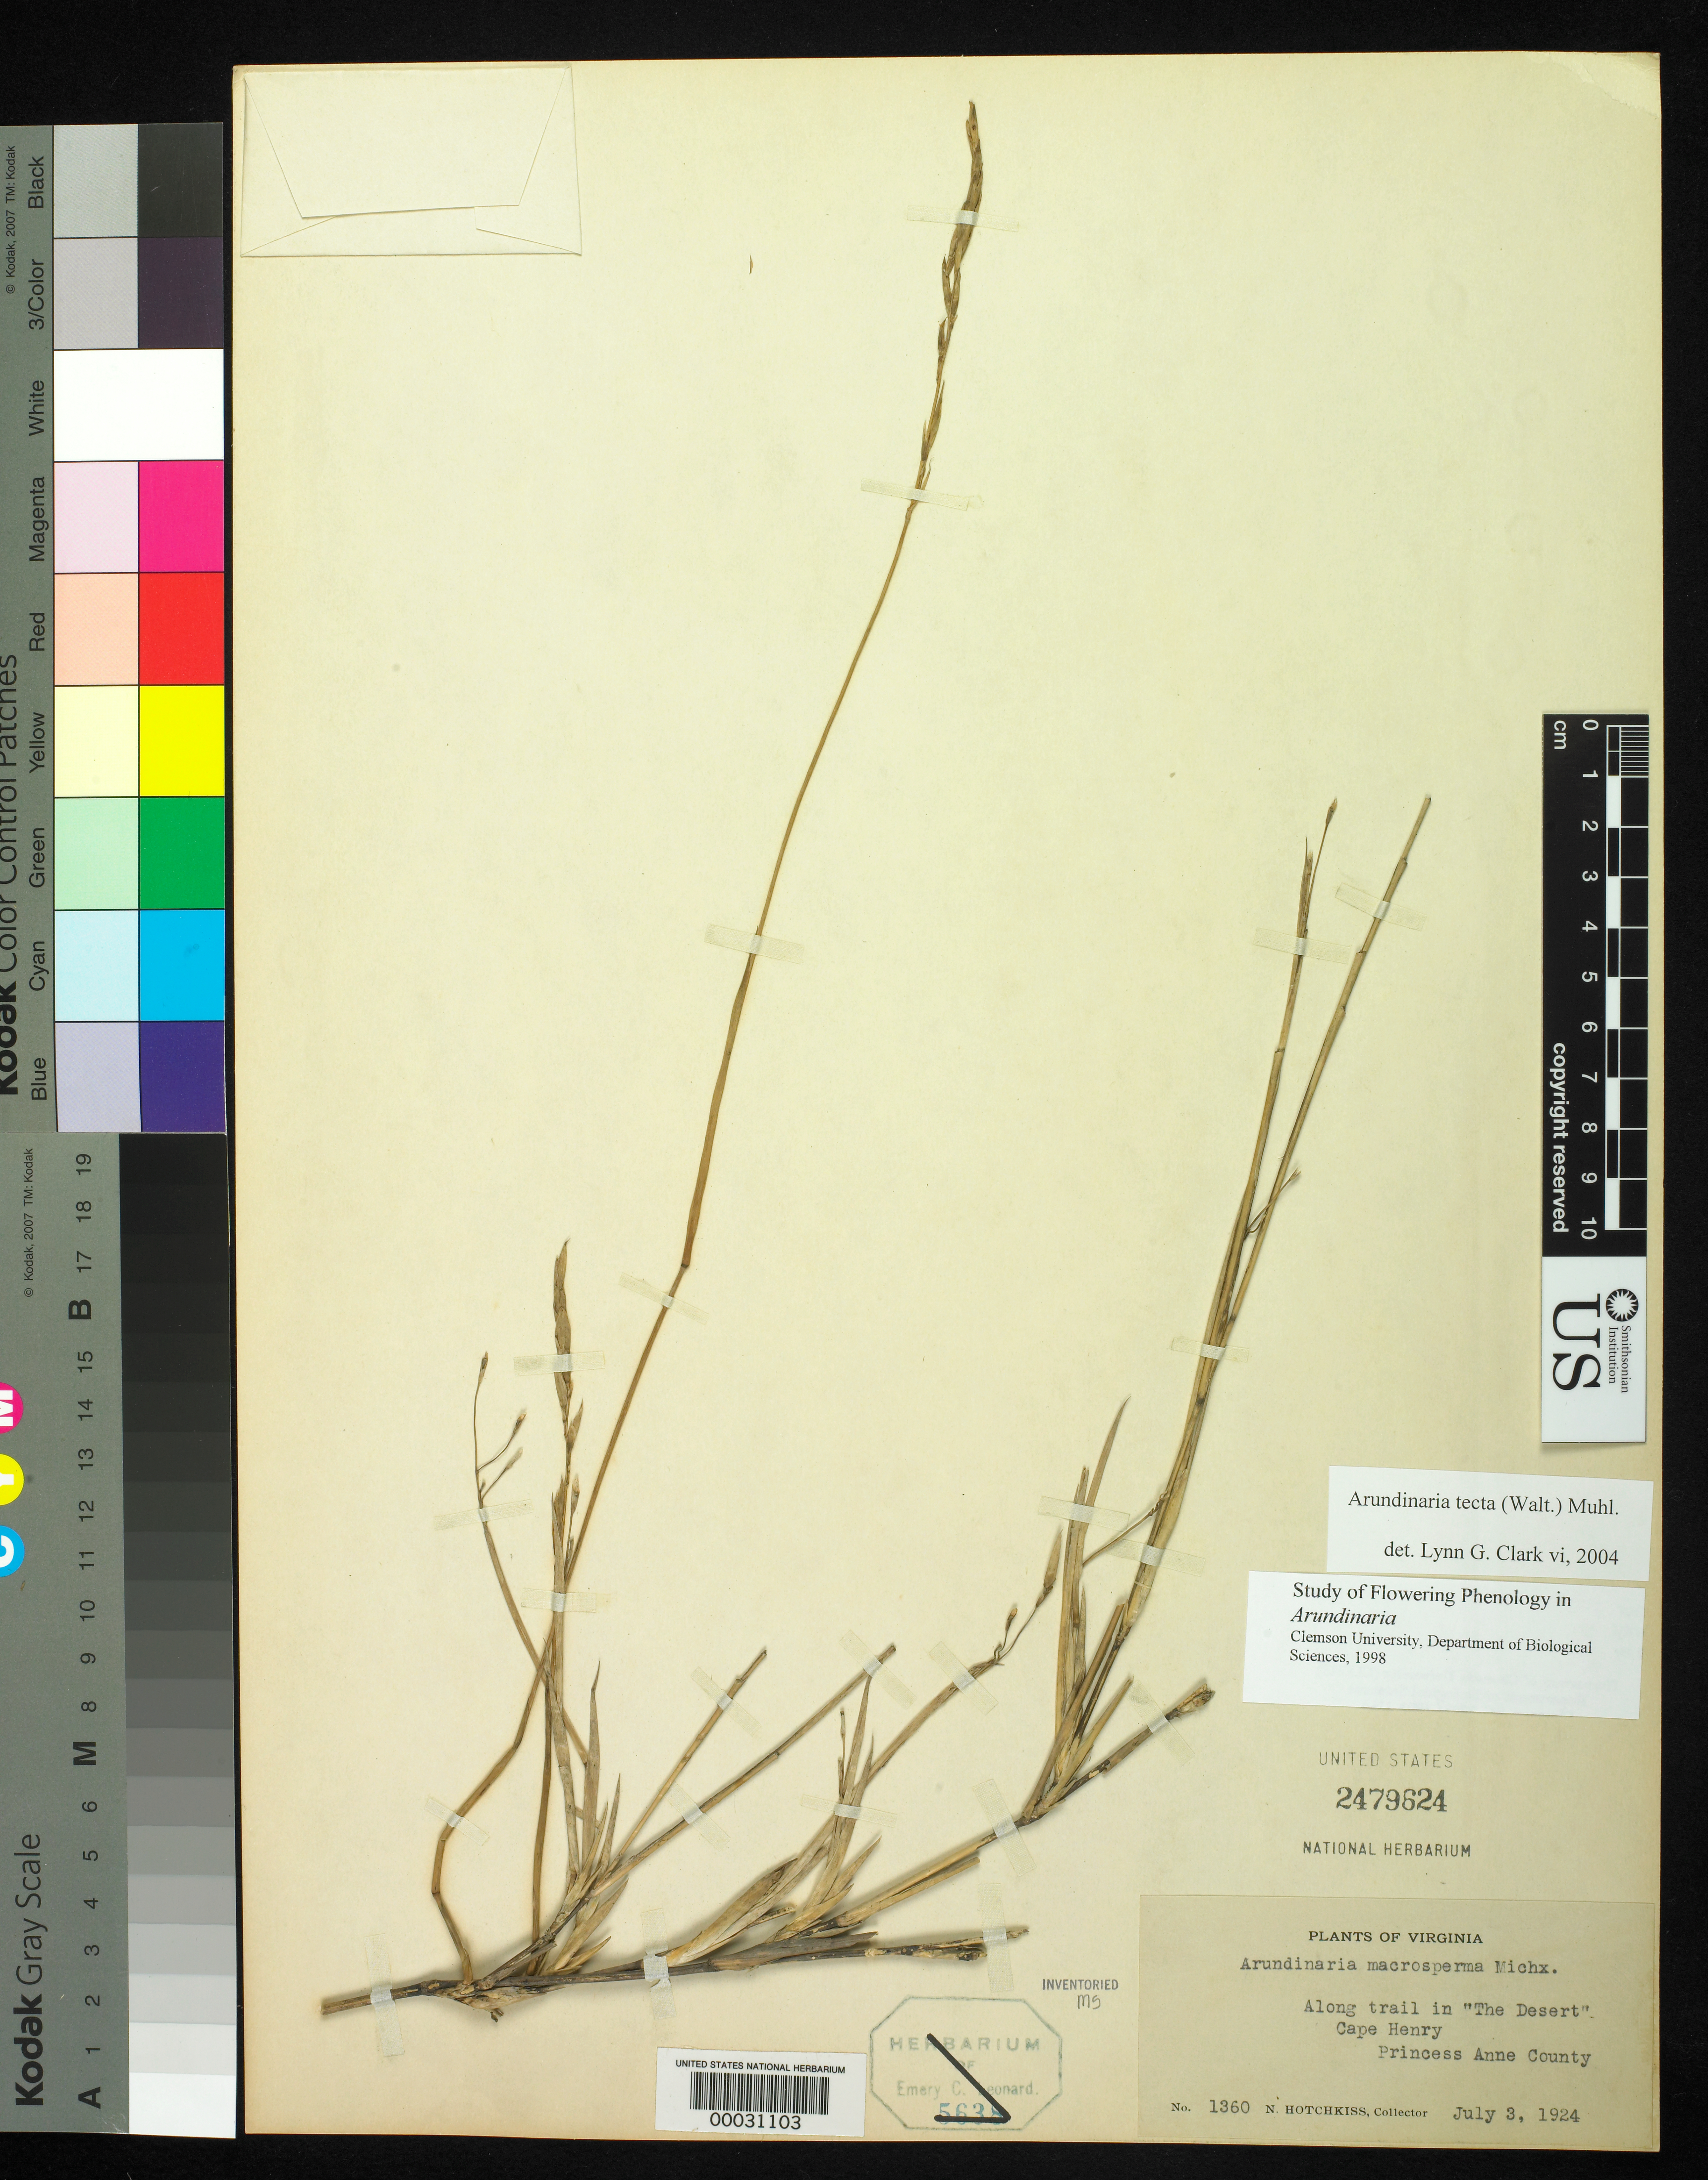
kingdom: Plantae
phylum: Tracheophyta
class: Liliopsida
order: Poales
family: Poaceae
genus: Arundinaria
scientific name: Arundinaria tecta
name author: (Walter) Muhl.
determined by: Clark, Lynn G., (ISC), Iowa State University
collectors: N. Hotchkiss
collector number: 1360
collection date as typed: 03 Jul 1924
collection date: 1924-07-03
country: United States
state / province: Virginia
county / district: City of Virginia Beach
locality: Cape Henry, Desert Trail, [Princess Anne Co. is now part of Virginia Beach City.]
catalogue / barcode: US 2479624